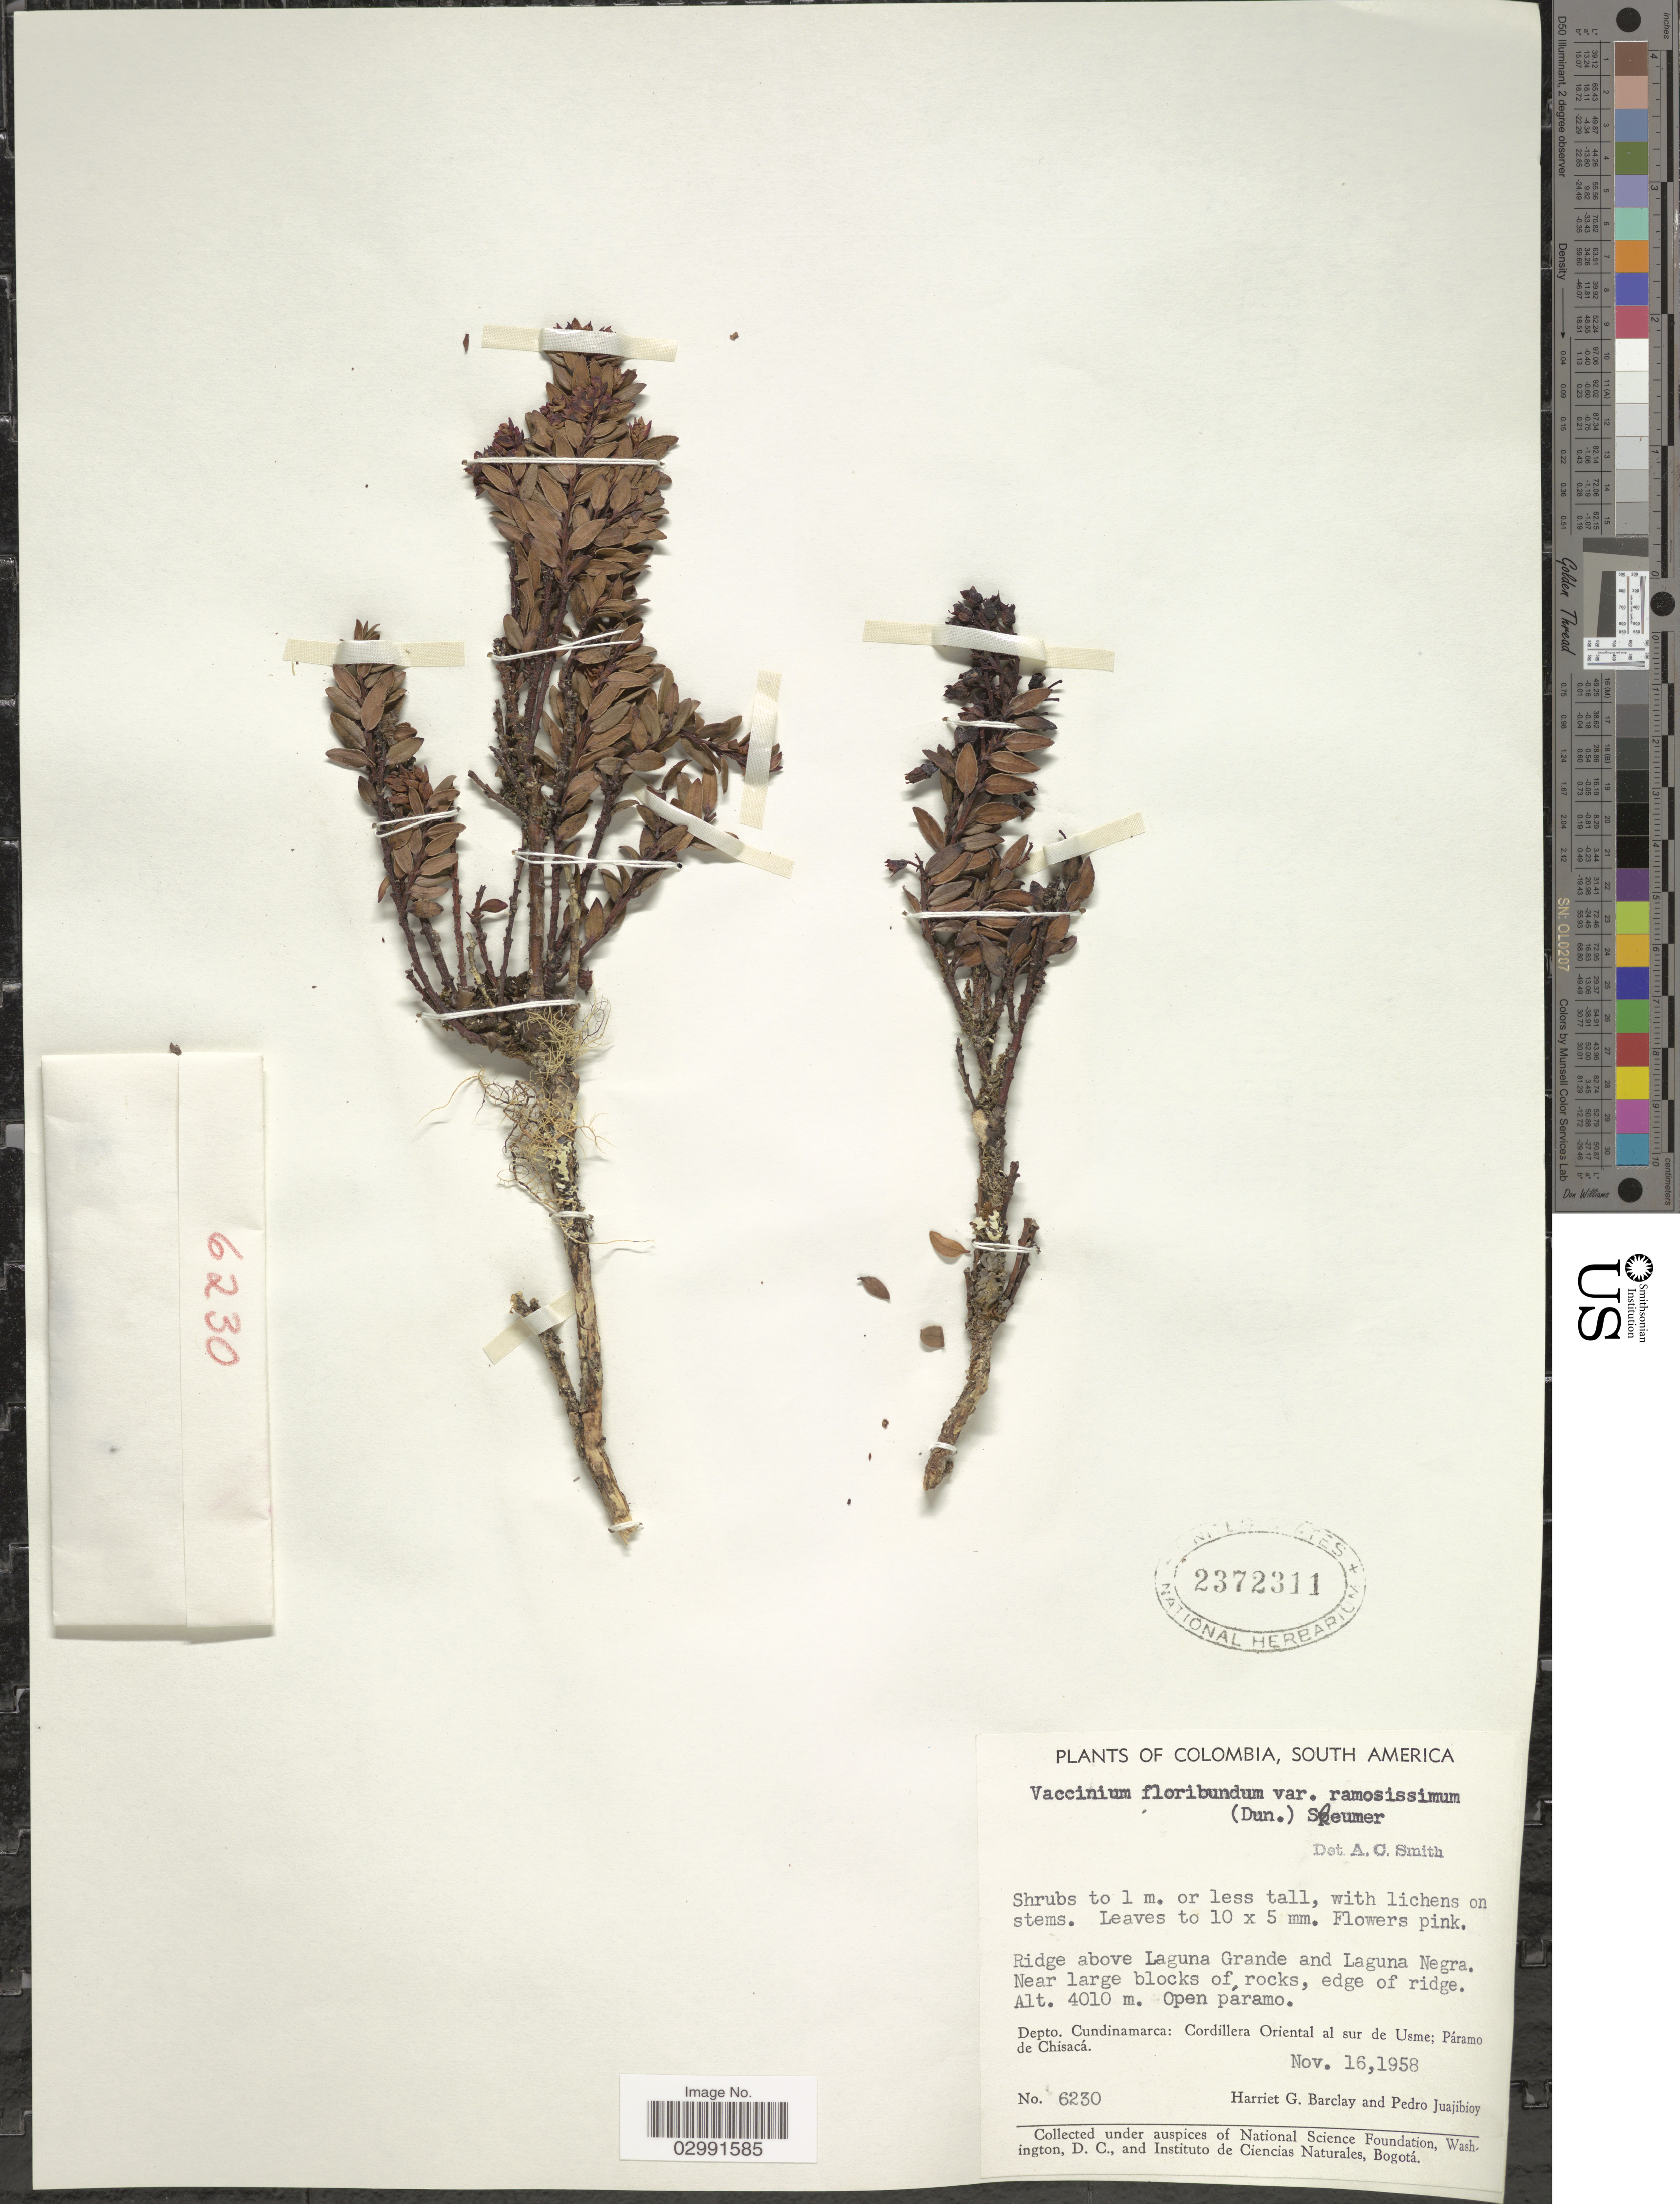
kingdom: Plantae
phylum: Tracheophyta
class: Magnoliopsida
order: Ericales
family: Ericaceae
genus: Vaccinium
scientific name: Vaccinium floribundum var. ramosissimum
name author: Kunth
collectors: H. G. Barclay & P. Juajibioy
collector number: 6230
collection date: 1958-11-16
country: Colombia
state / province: Cundinamarca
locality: Ridge above Laguna Grande and Laguna Negra. Near large blocks of rocks, edge of ridge. Open páramo. Depto. Cundinamarca: Cordillera Oriental al sur de Usme; Páramo de Chisacá.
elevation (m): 4010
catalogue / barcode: US 2372311